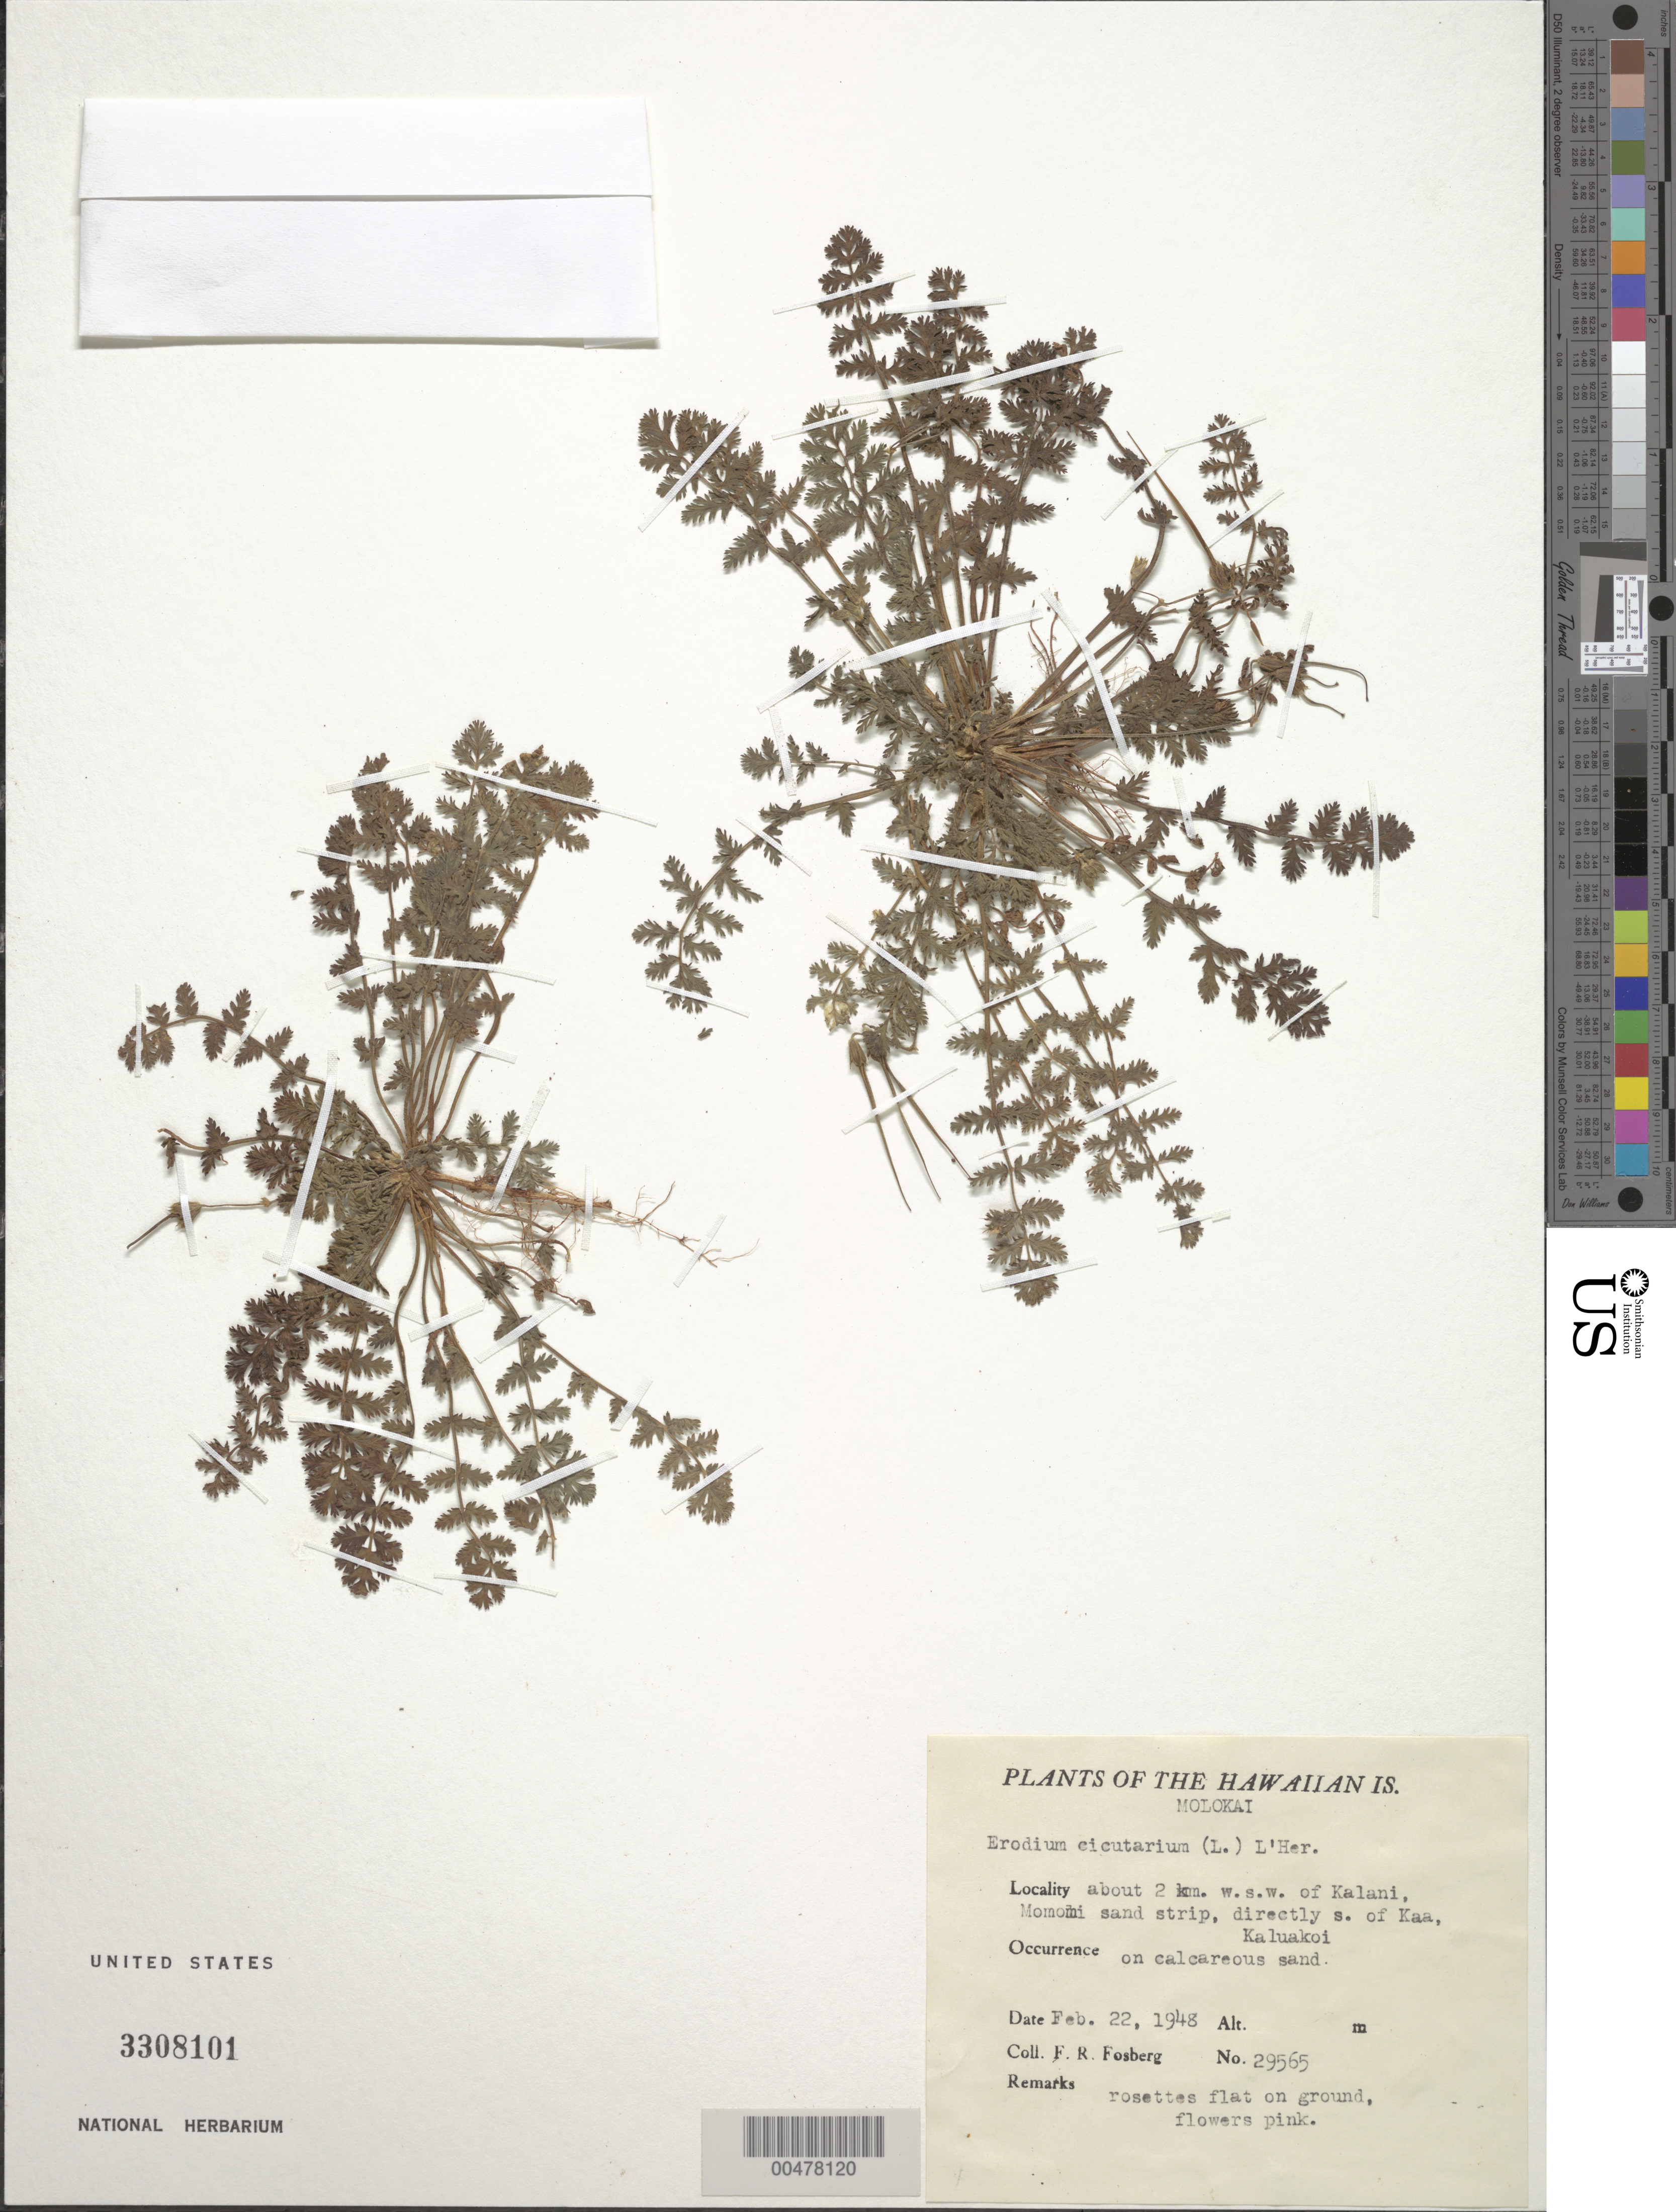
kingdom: Plantae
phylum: Tracheophyta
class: Magnoliopsida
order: Geraniales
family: Geraniaceae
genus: Erodium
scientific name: Erodium cicutarium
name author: (L.) L'Hér.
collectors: F. R. Fosberg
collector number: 29565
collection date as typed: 22 Feb 1948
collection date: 1948-02-22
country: United States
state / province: Hawaii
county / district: Maui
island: Moloka'i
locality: About 2 km WSW of Kalani, Momomi sand strip, directly S of Kaa, Kaluakoi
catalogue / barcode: US 3308101